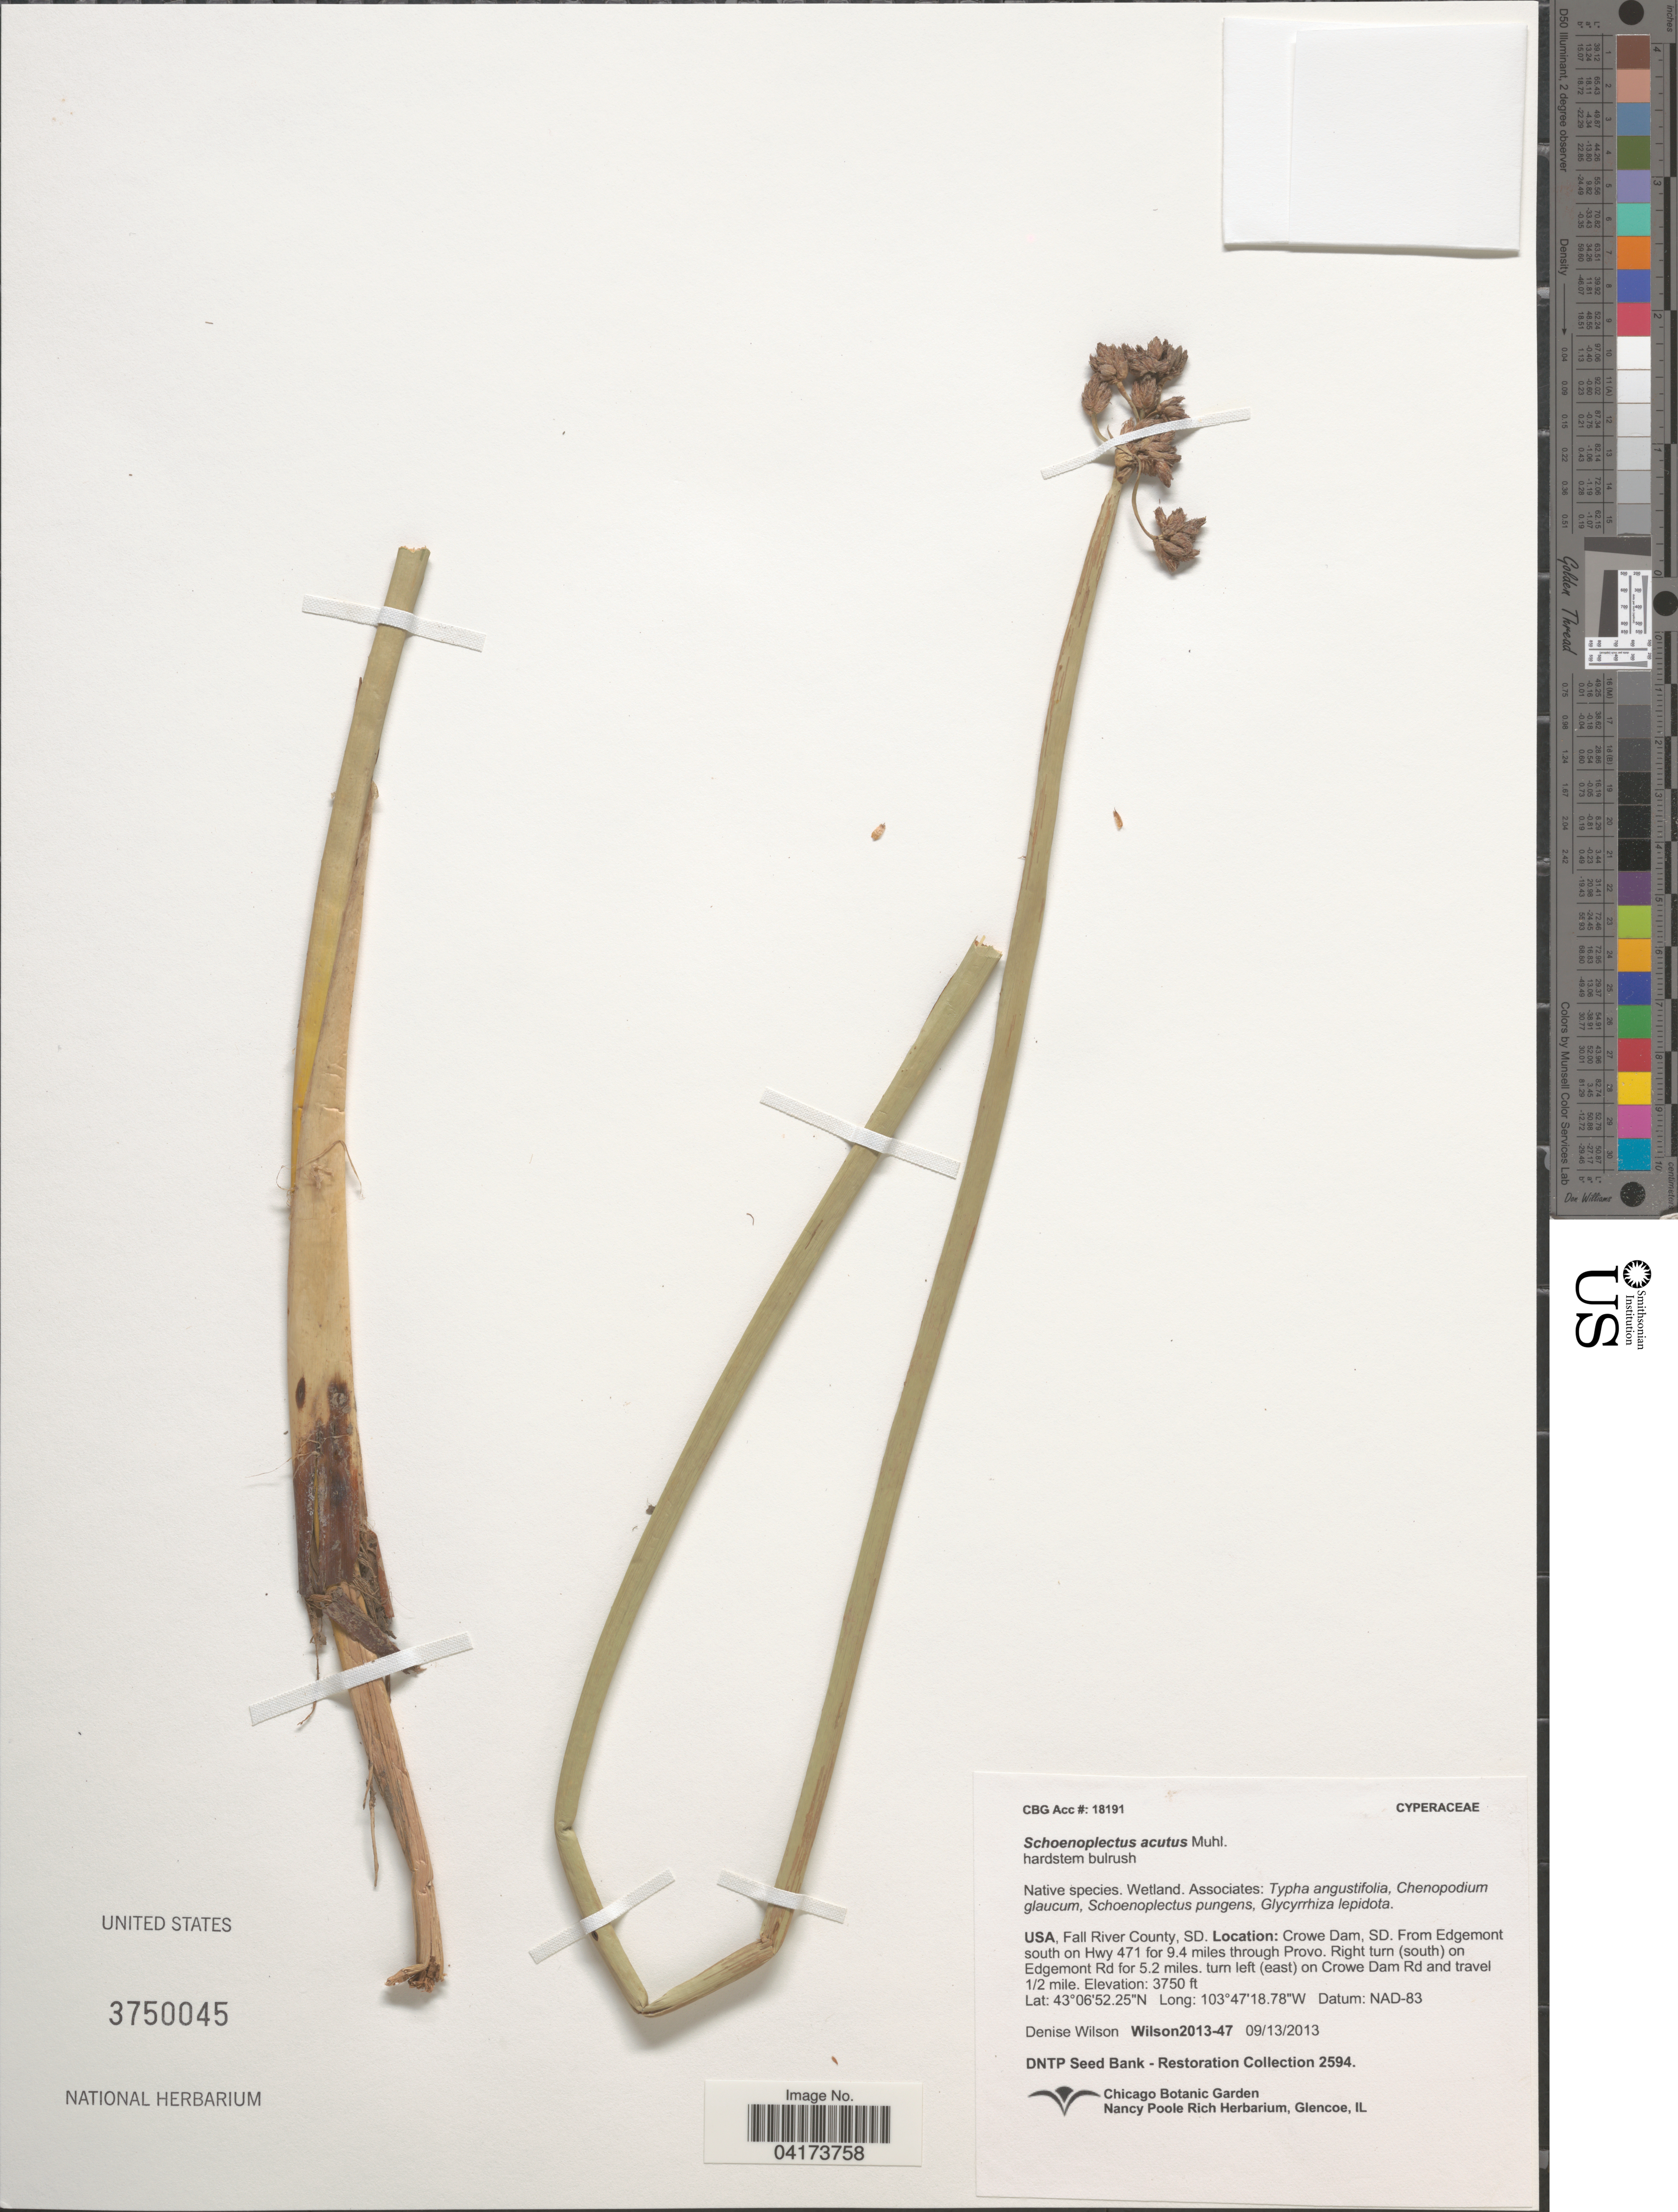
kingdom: Plantae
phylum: Tracheophyta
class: Liliopsida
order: Poales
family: Cyperaceae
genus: Schoenoplectus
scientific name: Schoenoplectus acutus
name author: (Muhl. ex Bigelow) Á. Löve & D. Löve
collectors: D. Wilson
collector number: Wilson2013-47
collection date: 2013-09-13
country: United States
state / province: South Dakota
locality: Fall River County. Crowe Dam, SD. From Edgemont south on Hwy 471 for 9.4 miles through Provo. Right turn (south) on Edgemont Rd for 5.2 miles, turn left (east) on Crowe Dam Rd and travel 1/2 mile.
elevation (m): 1143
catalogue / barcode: US 3750045